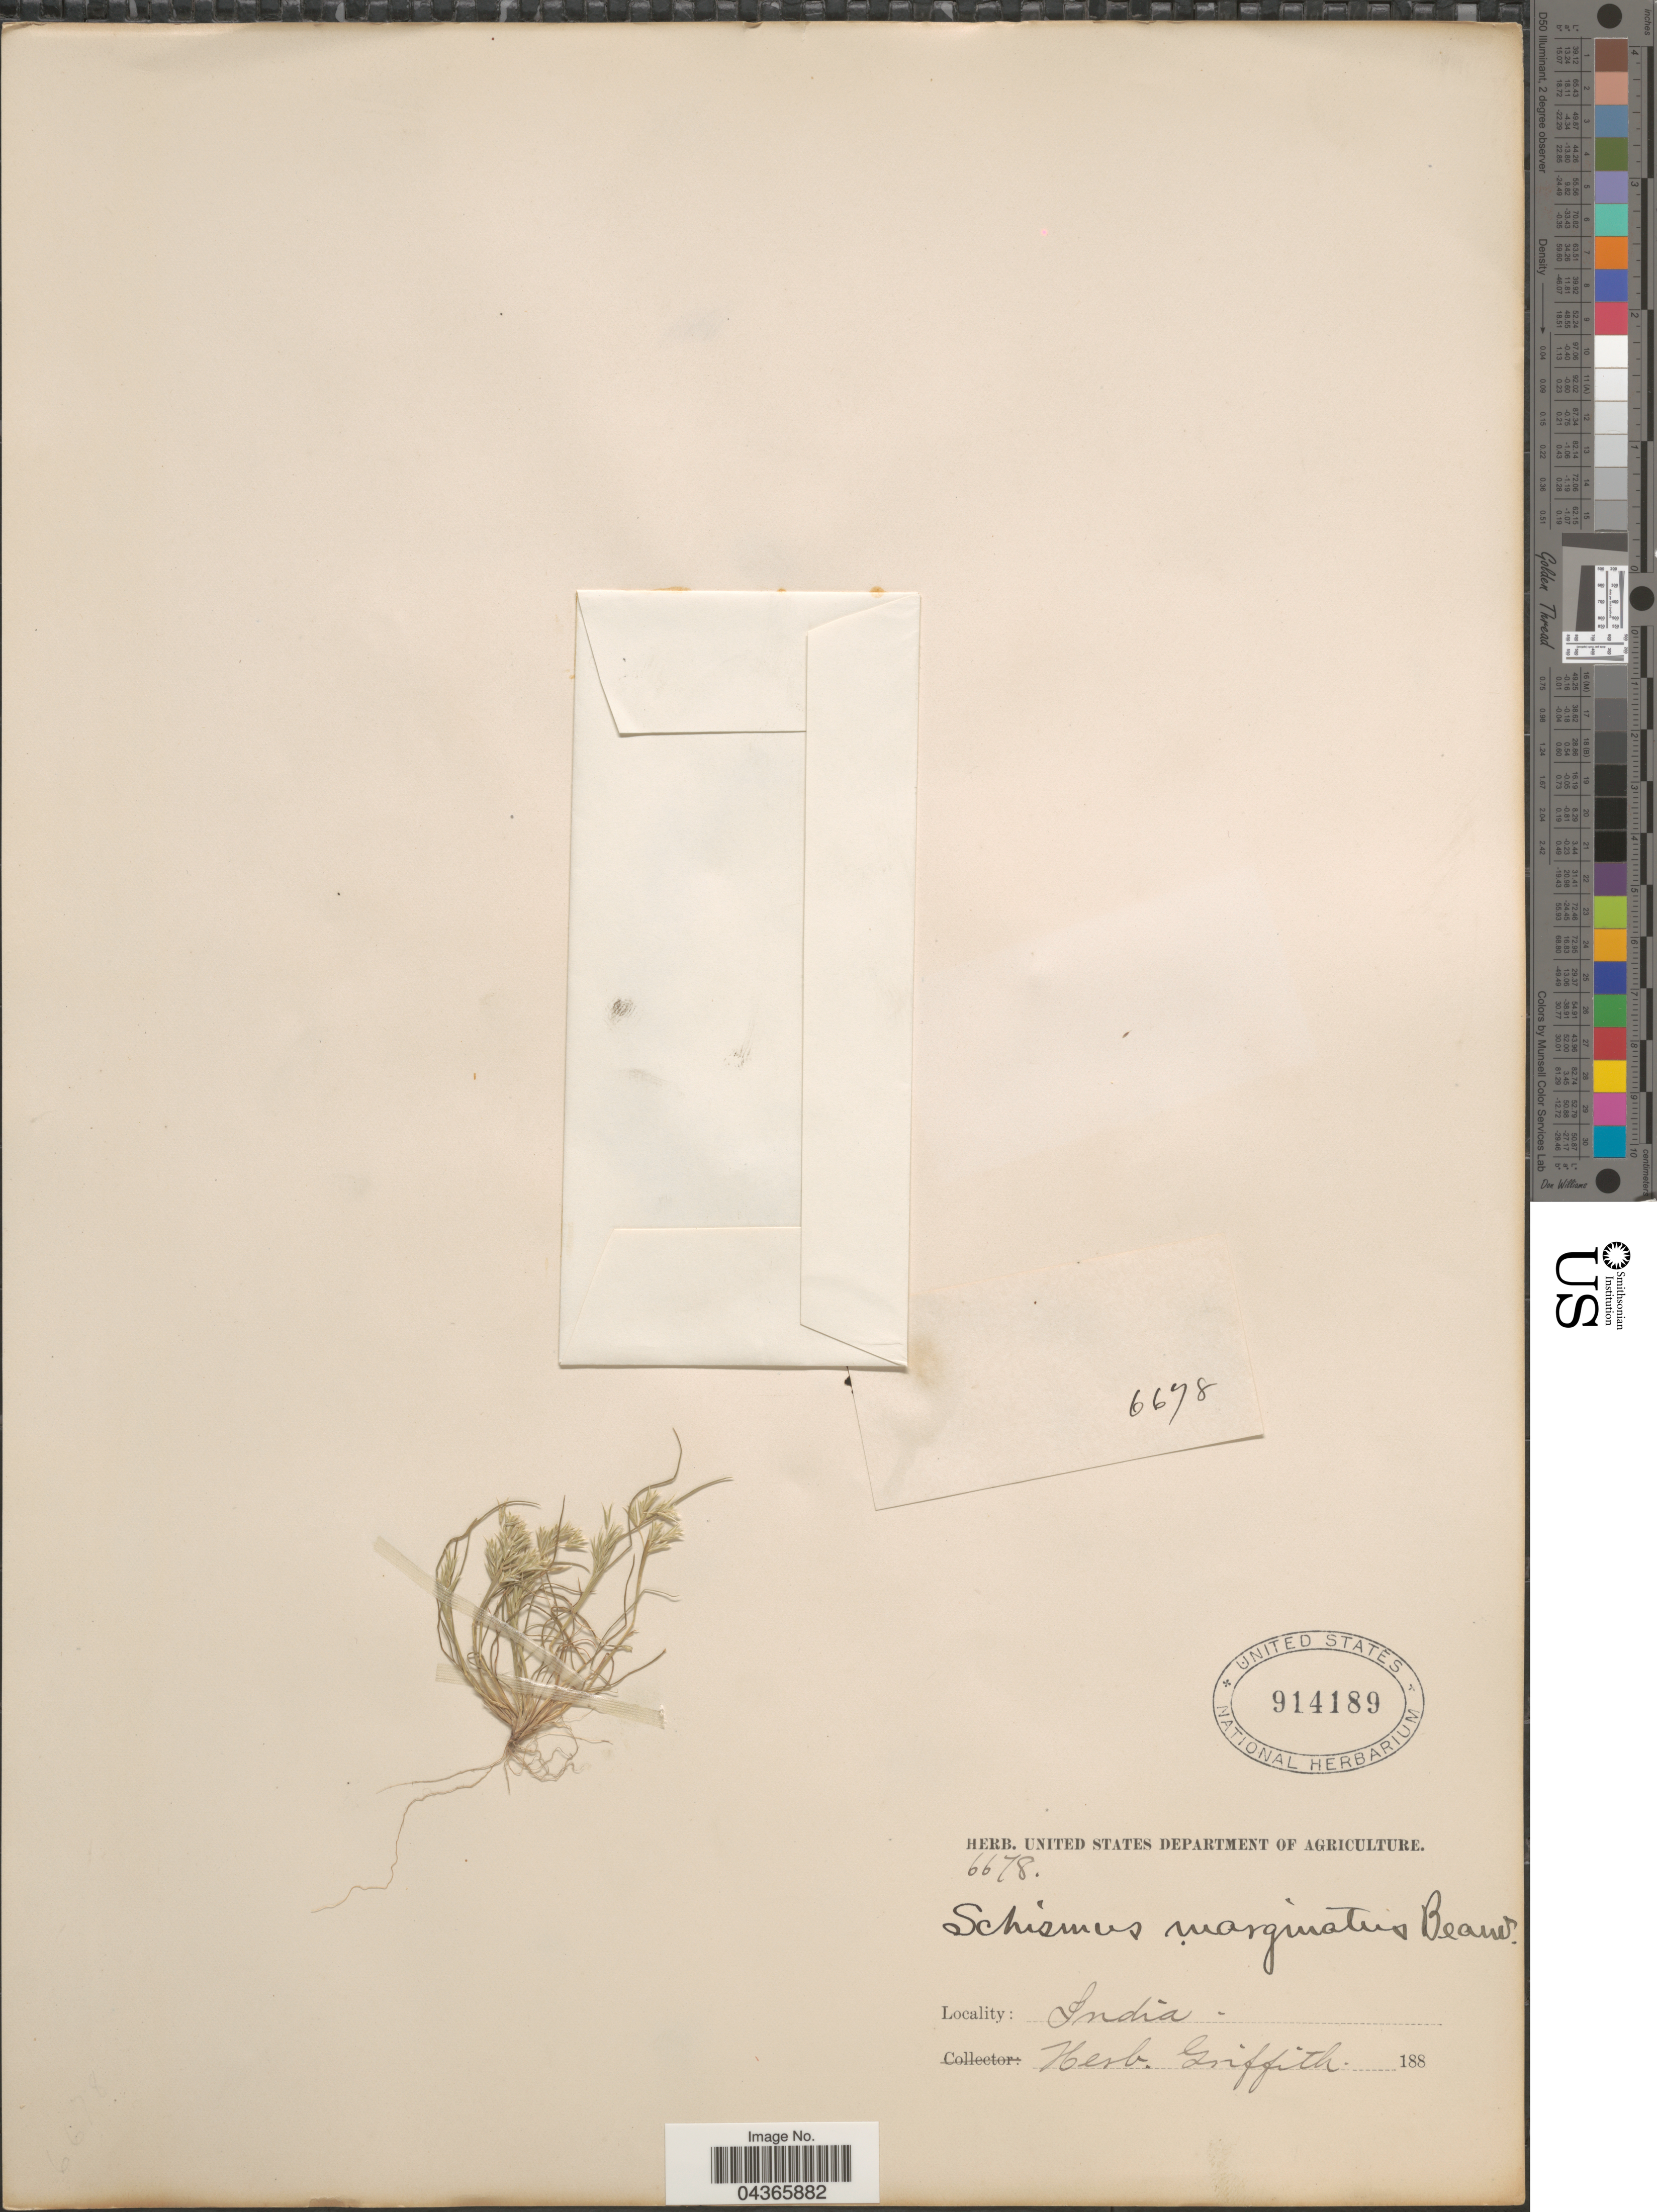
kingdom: Plantae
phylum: Tracheophyta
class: Liliopsida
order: Poales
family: Poaceae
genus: Schismus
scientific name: Schismus barbatus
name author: (L.) Thell.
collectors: ex herb. Griffith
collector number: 6678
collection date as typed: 188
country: India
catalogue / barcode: US 914189